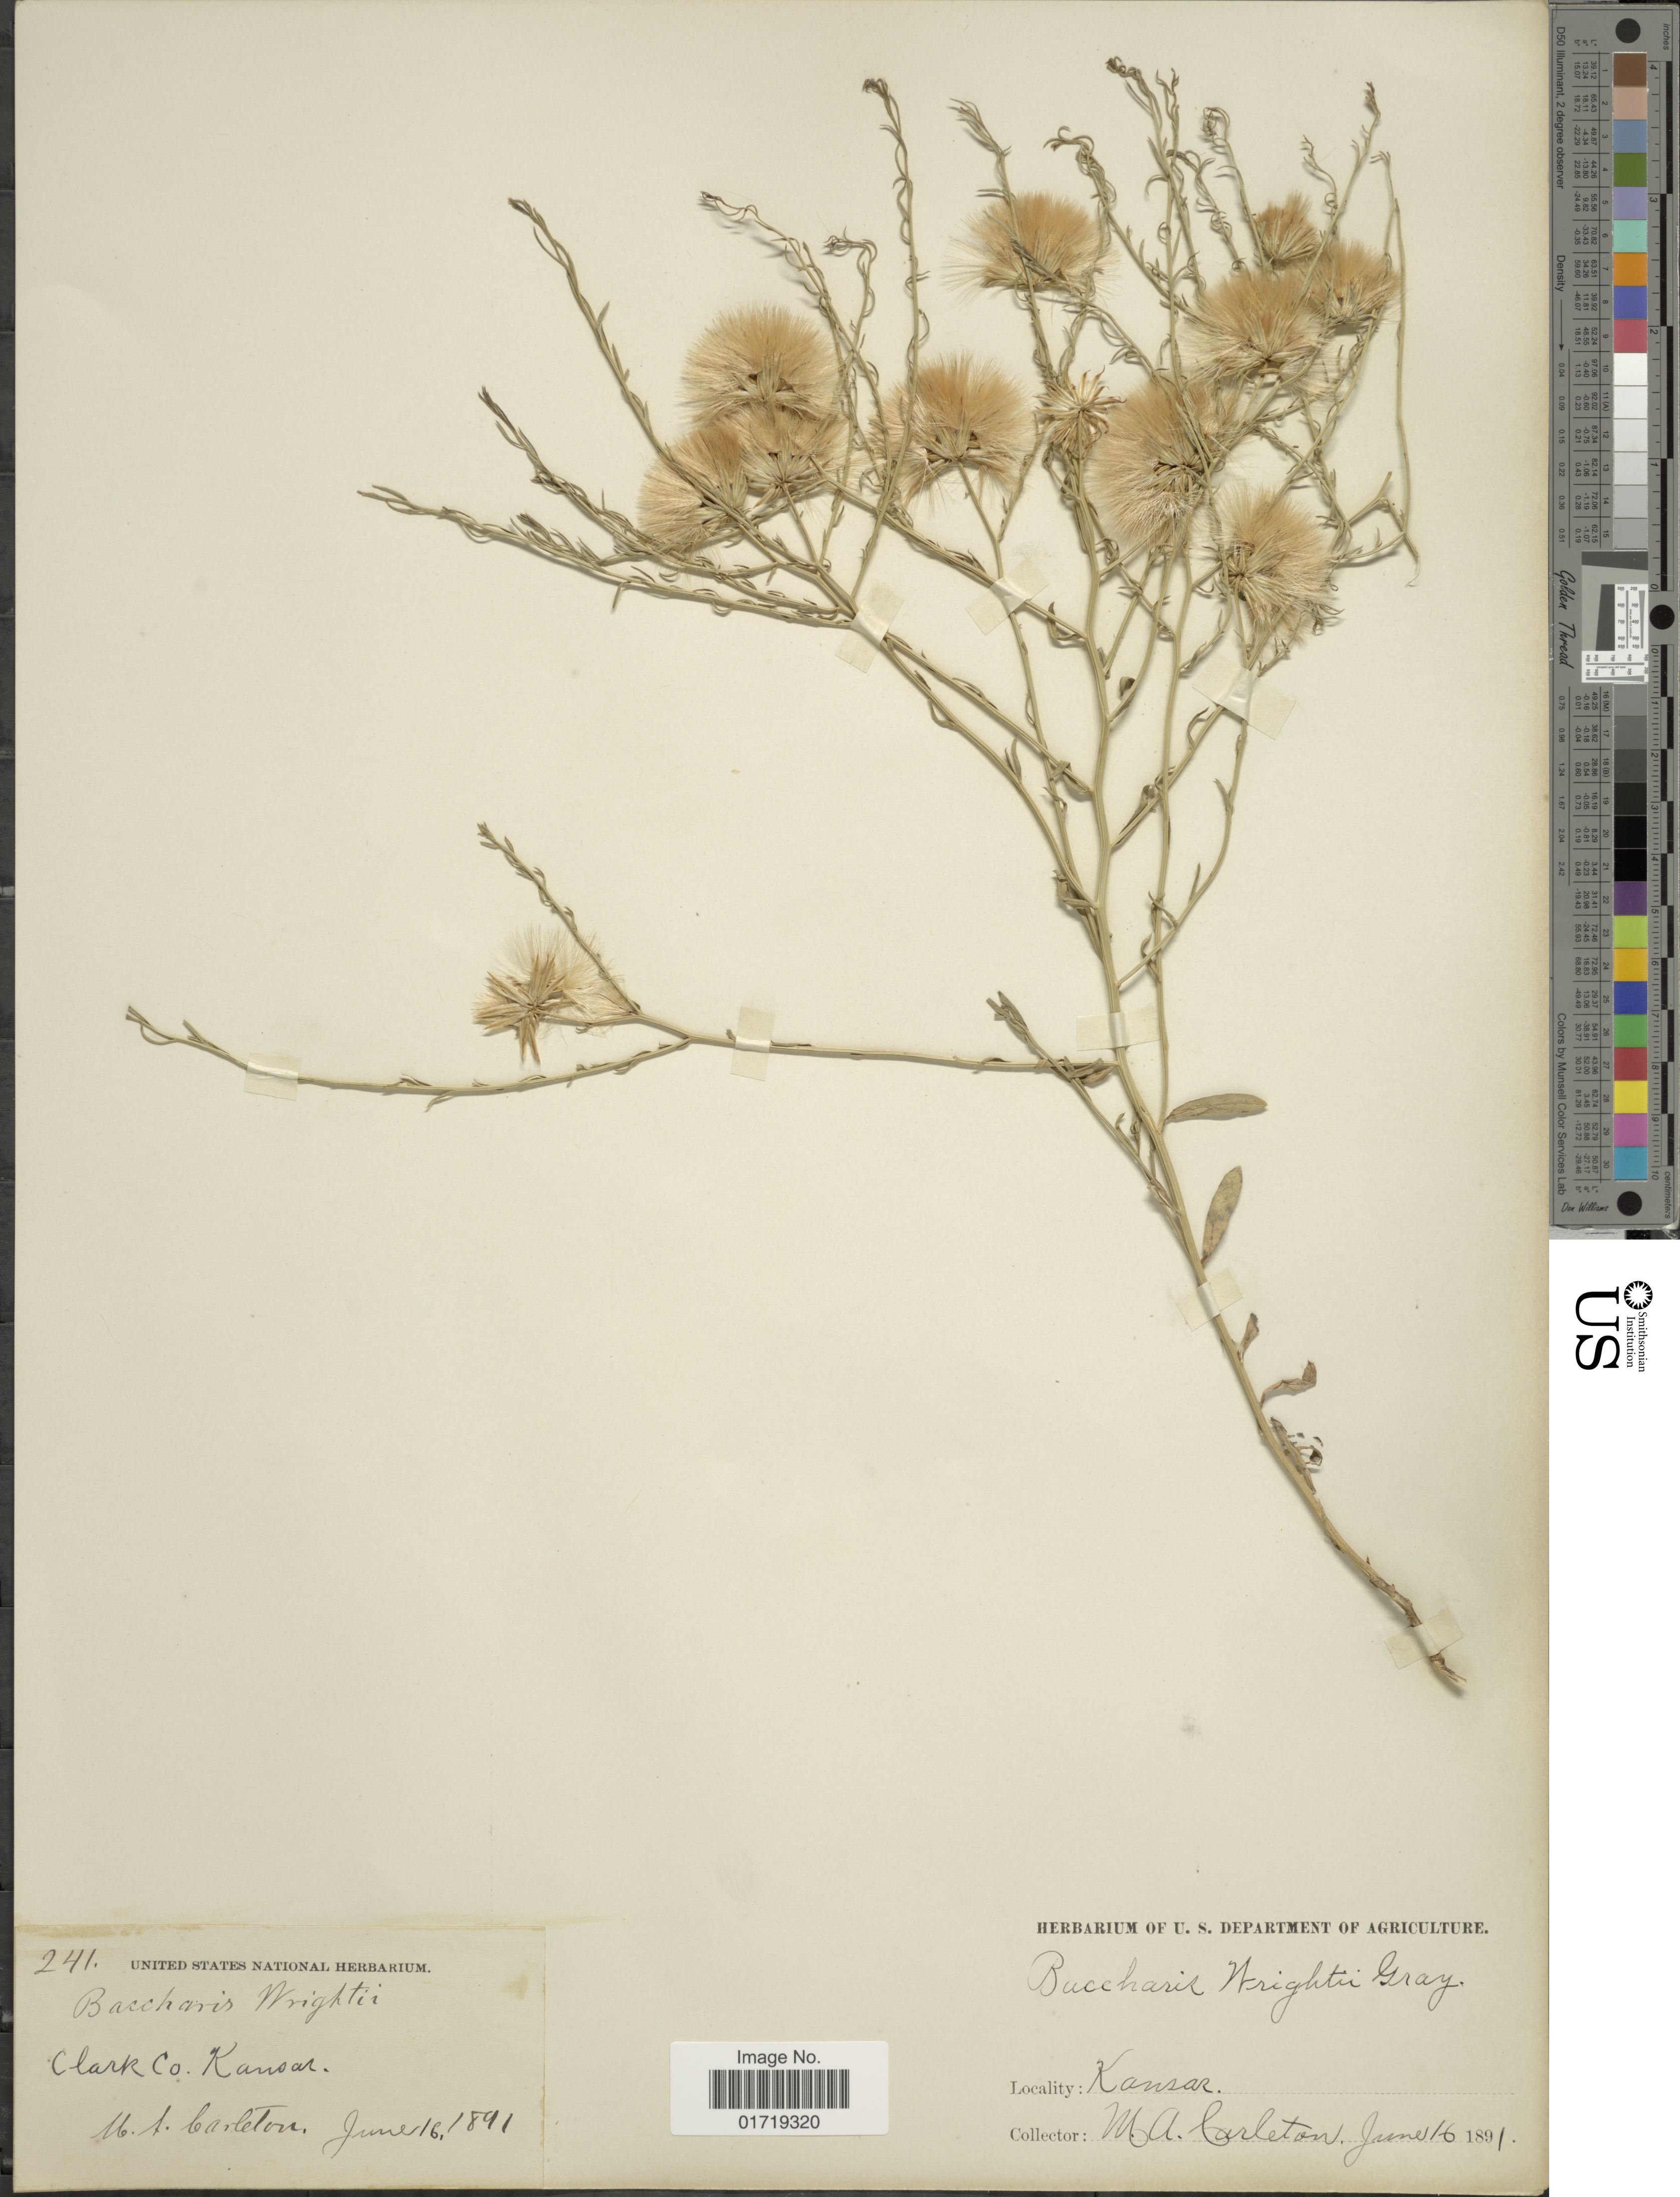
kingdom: Plantae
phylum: Tracheophyta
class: Magnoliopsida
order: Asterales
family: Asteraceae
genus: Baccharis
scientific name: Baccharis wrightii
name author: A. Gray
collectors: M. A. Carleton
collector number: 241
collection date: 1891-06-16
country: United States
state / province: Kansas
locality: Clark Co.